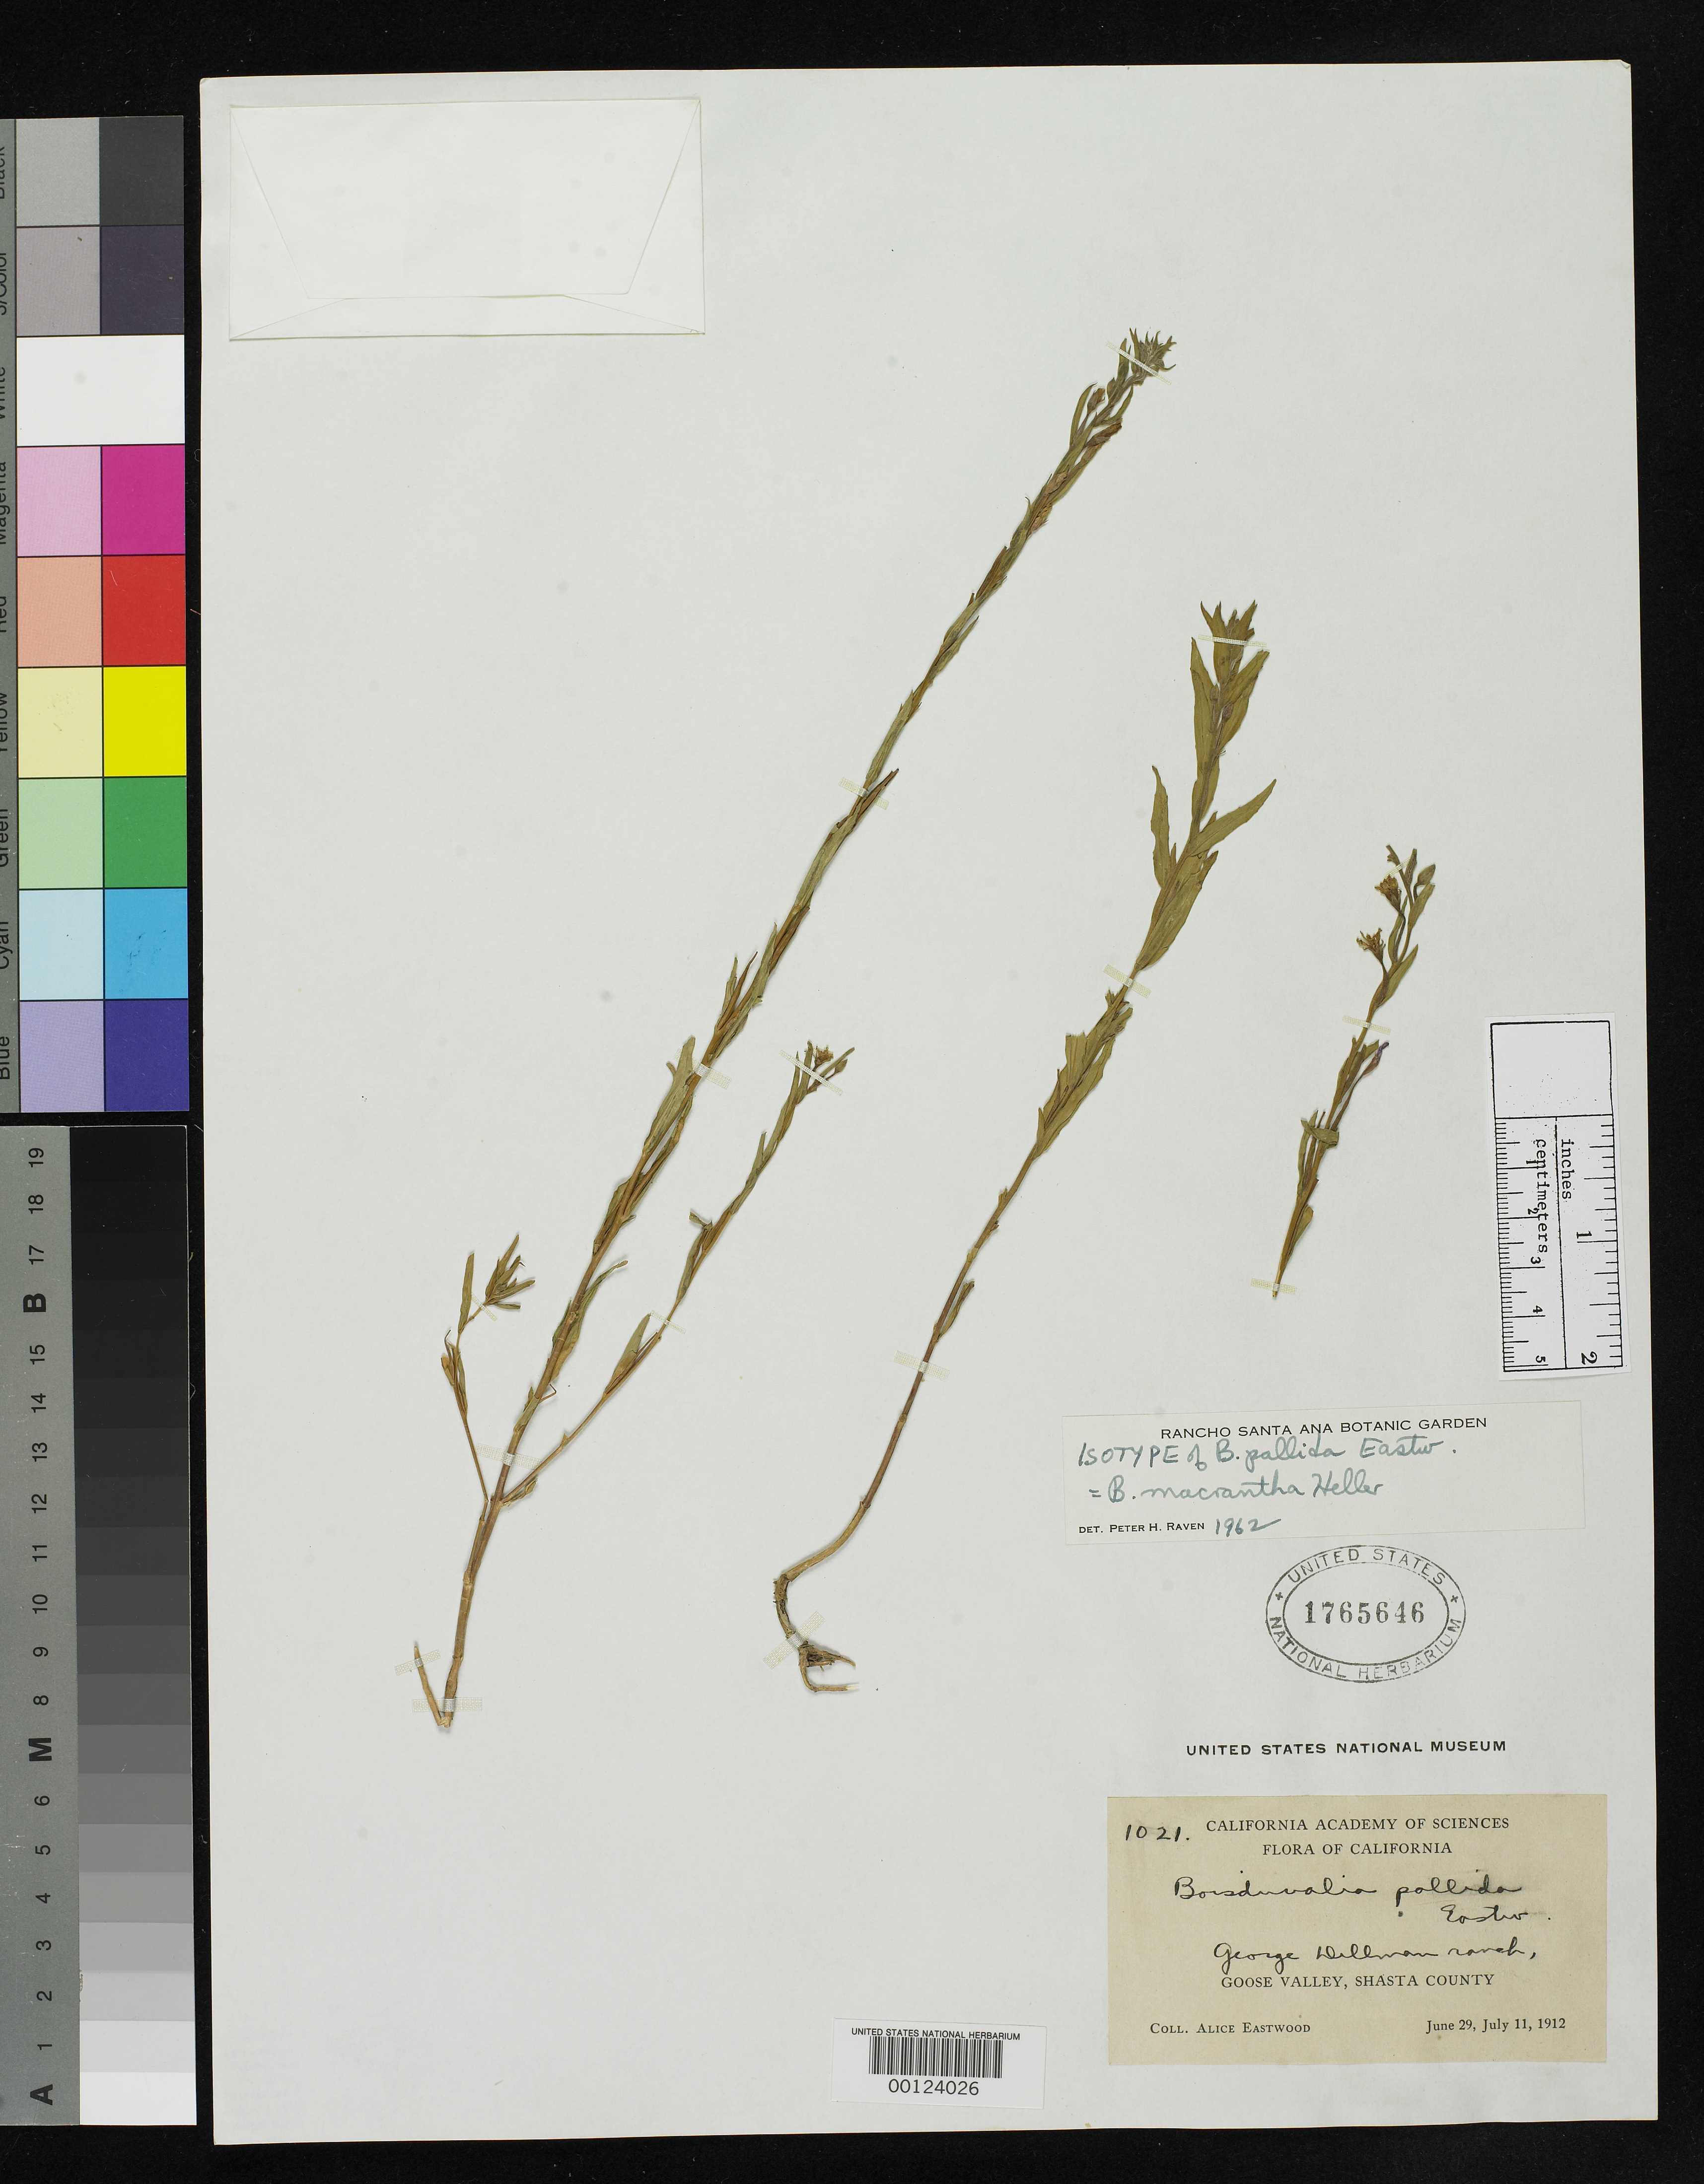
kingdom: Plantae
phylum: Tracheophyta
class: Magnoliopsida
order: Myrtales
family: Onagraceae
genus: Boisduvalia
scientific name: Boisduvalia pallida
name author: Eastw.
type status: Isotype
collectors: A. Eastwood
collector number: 1021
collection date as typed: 29 Jun 1912 to 11 Jul 1912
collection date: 1912-06-29/1912-07-11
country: United States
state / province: California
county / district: Shasta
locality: Goose Valley.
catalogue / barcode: US 1765646